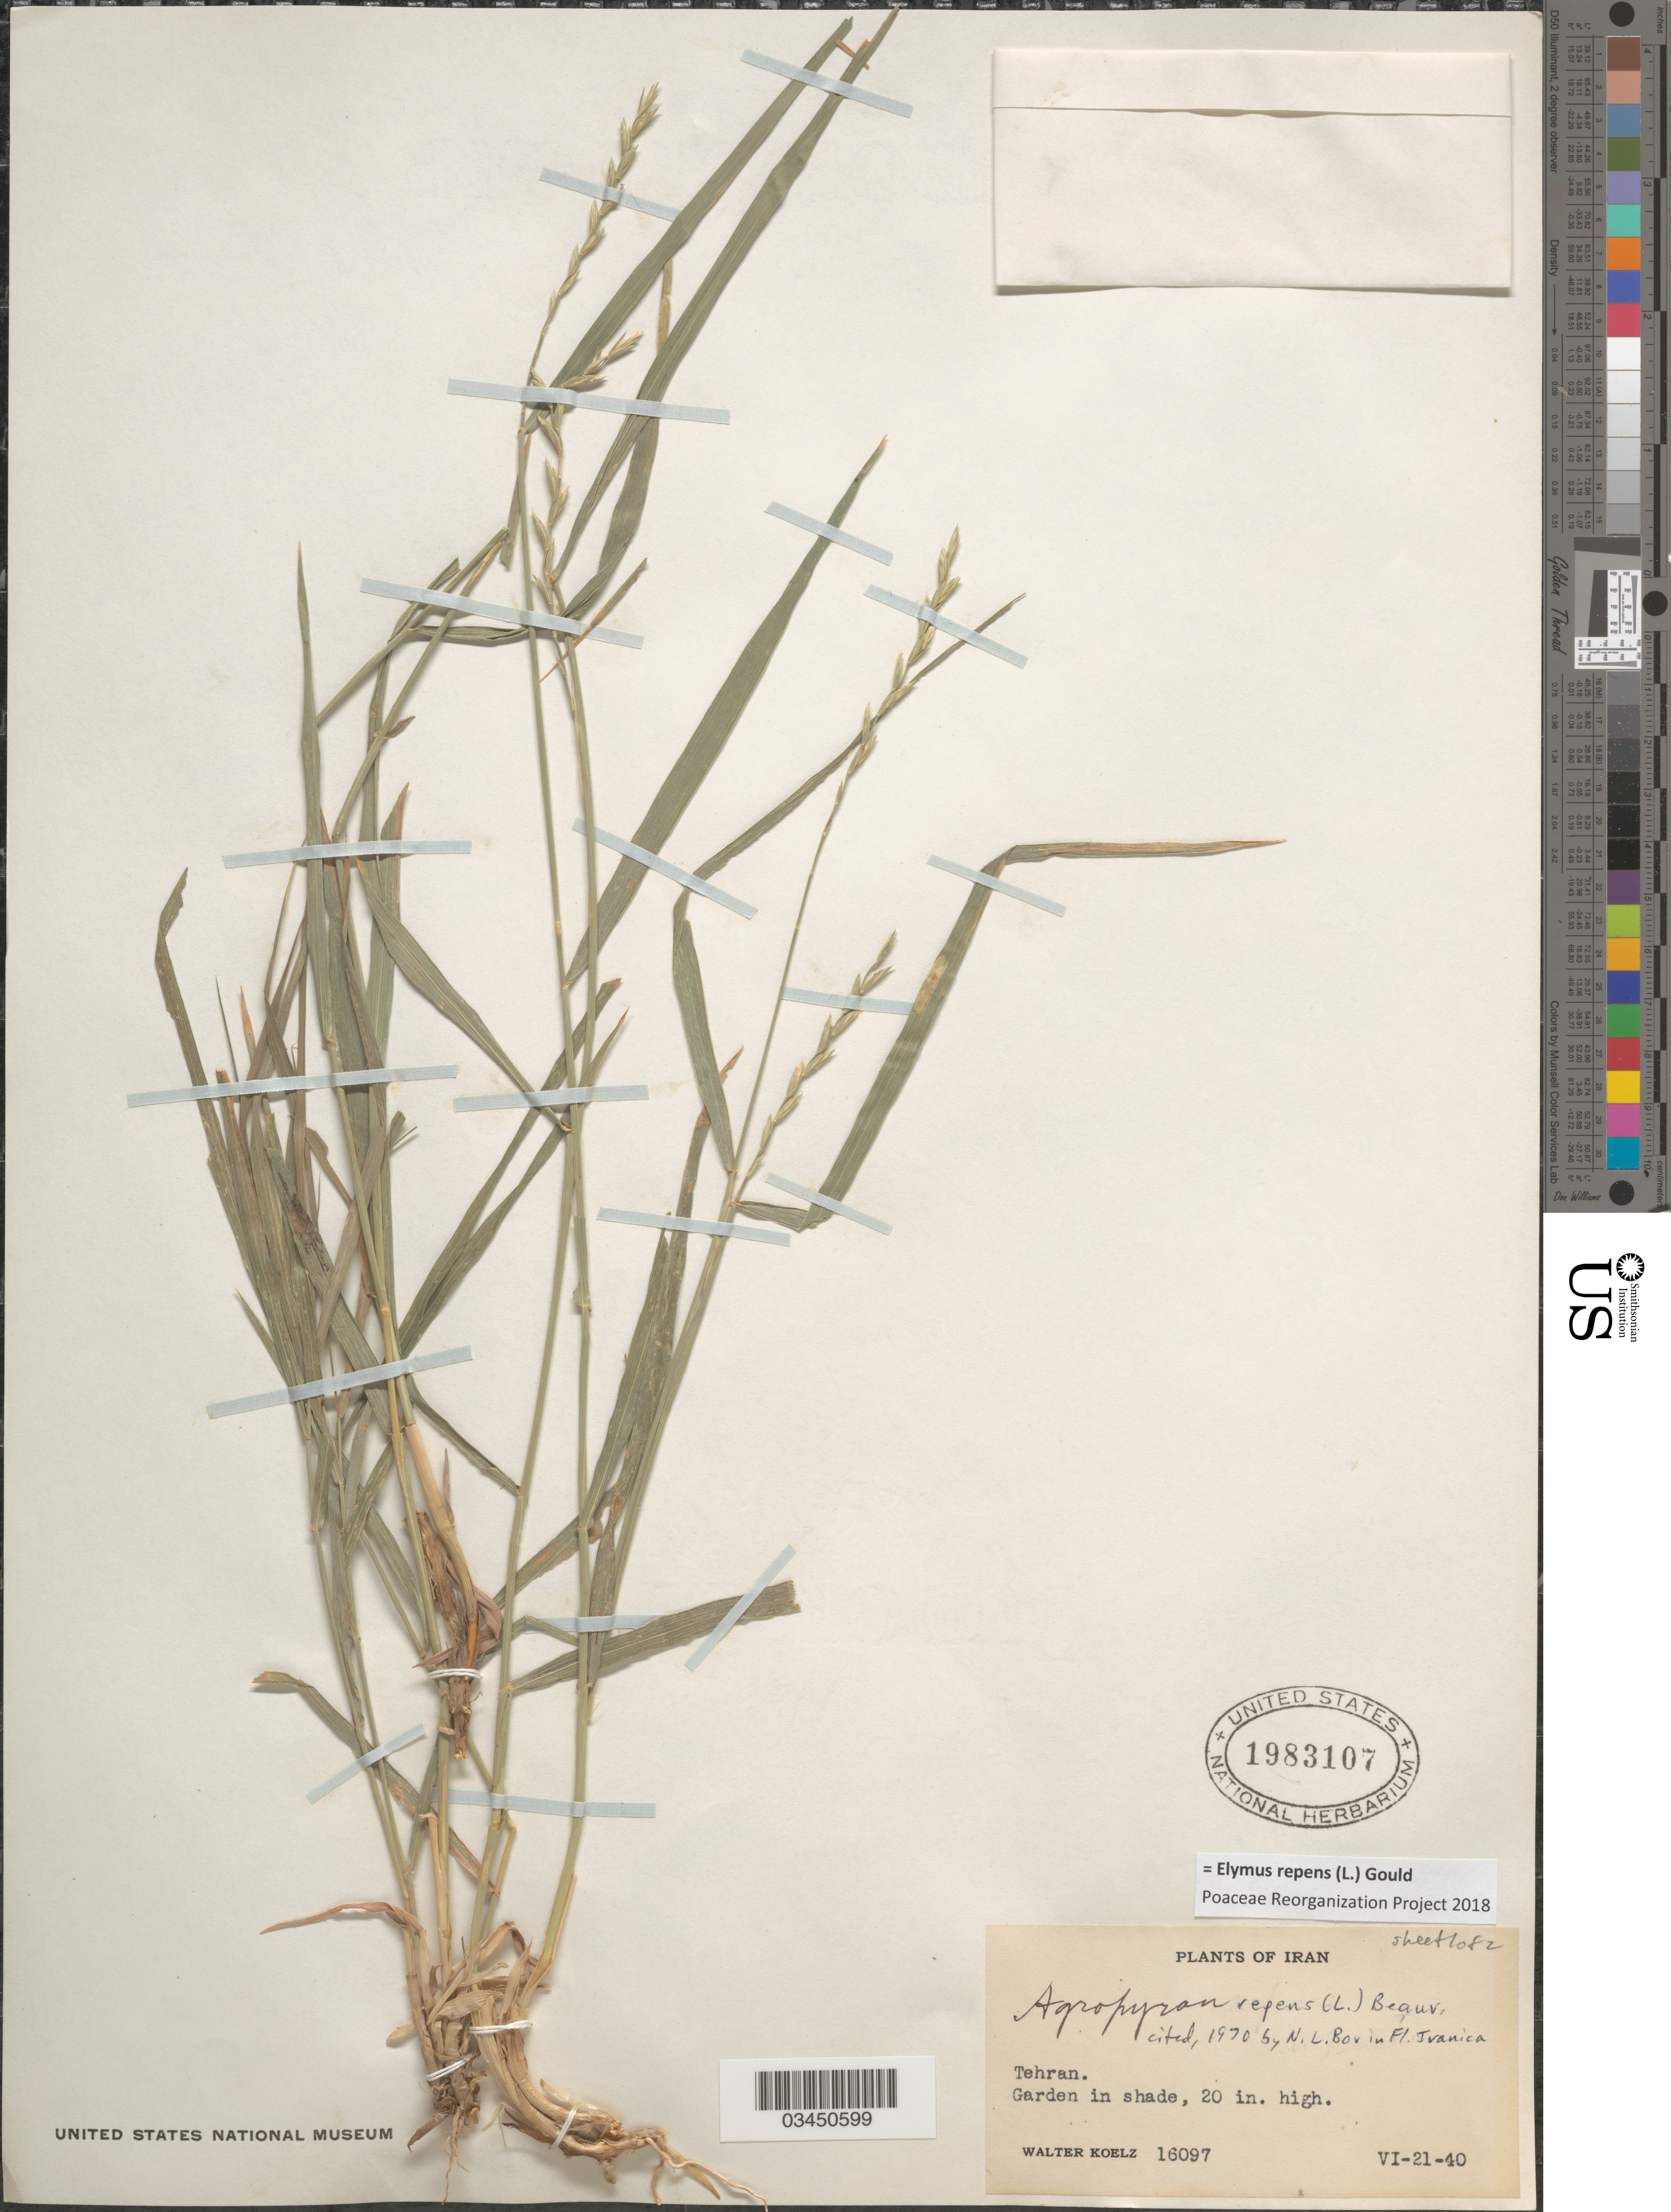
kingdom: Plantae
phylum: Tracheophyta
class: Liliopsida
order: Poales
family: Poaceae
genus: Elymus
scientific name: Elymus repens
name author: (L.) Gould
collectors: W. N. Koelz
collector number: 16097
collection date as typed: Transcribed d/m/y: 21/6/40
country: Iran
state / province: Tehran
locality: Garden in shade.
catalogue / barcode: US 1983107